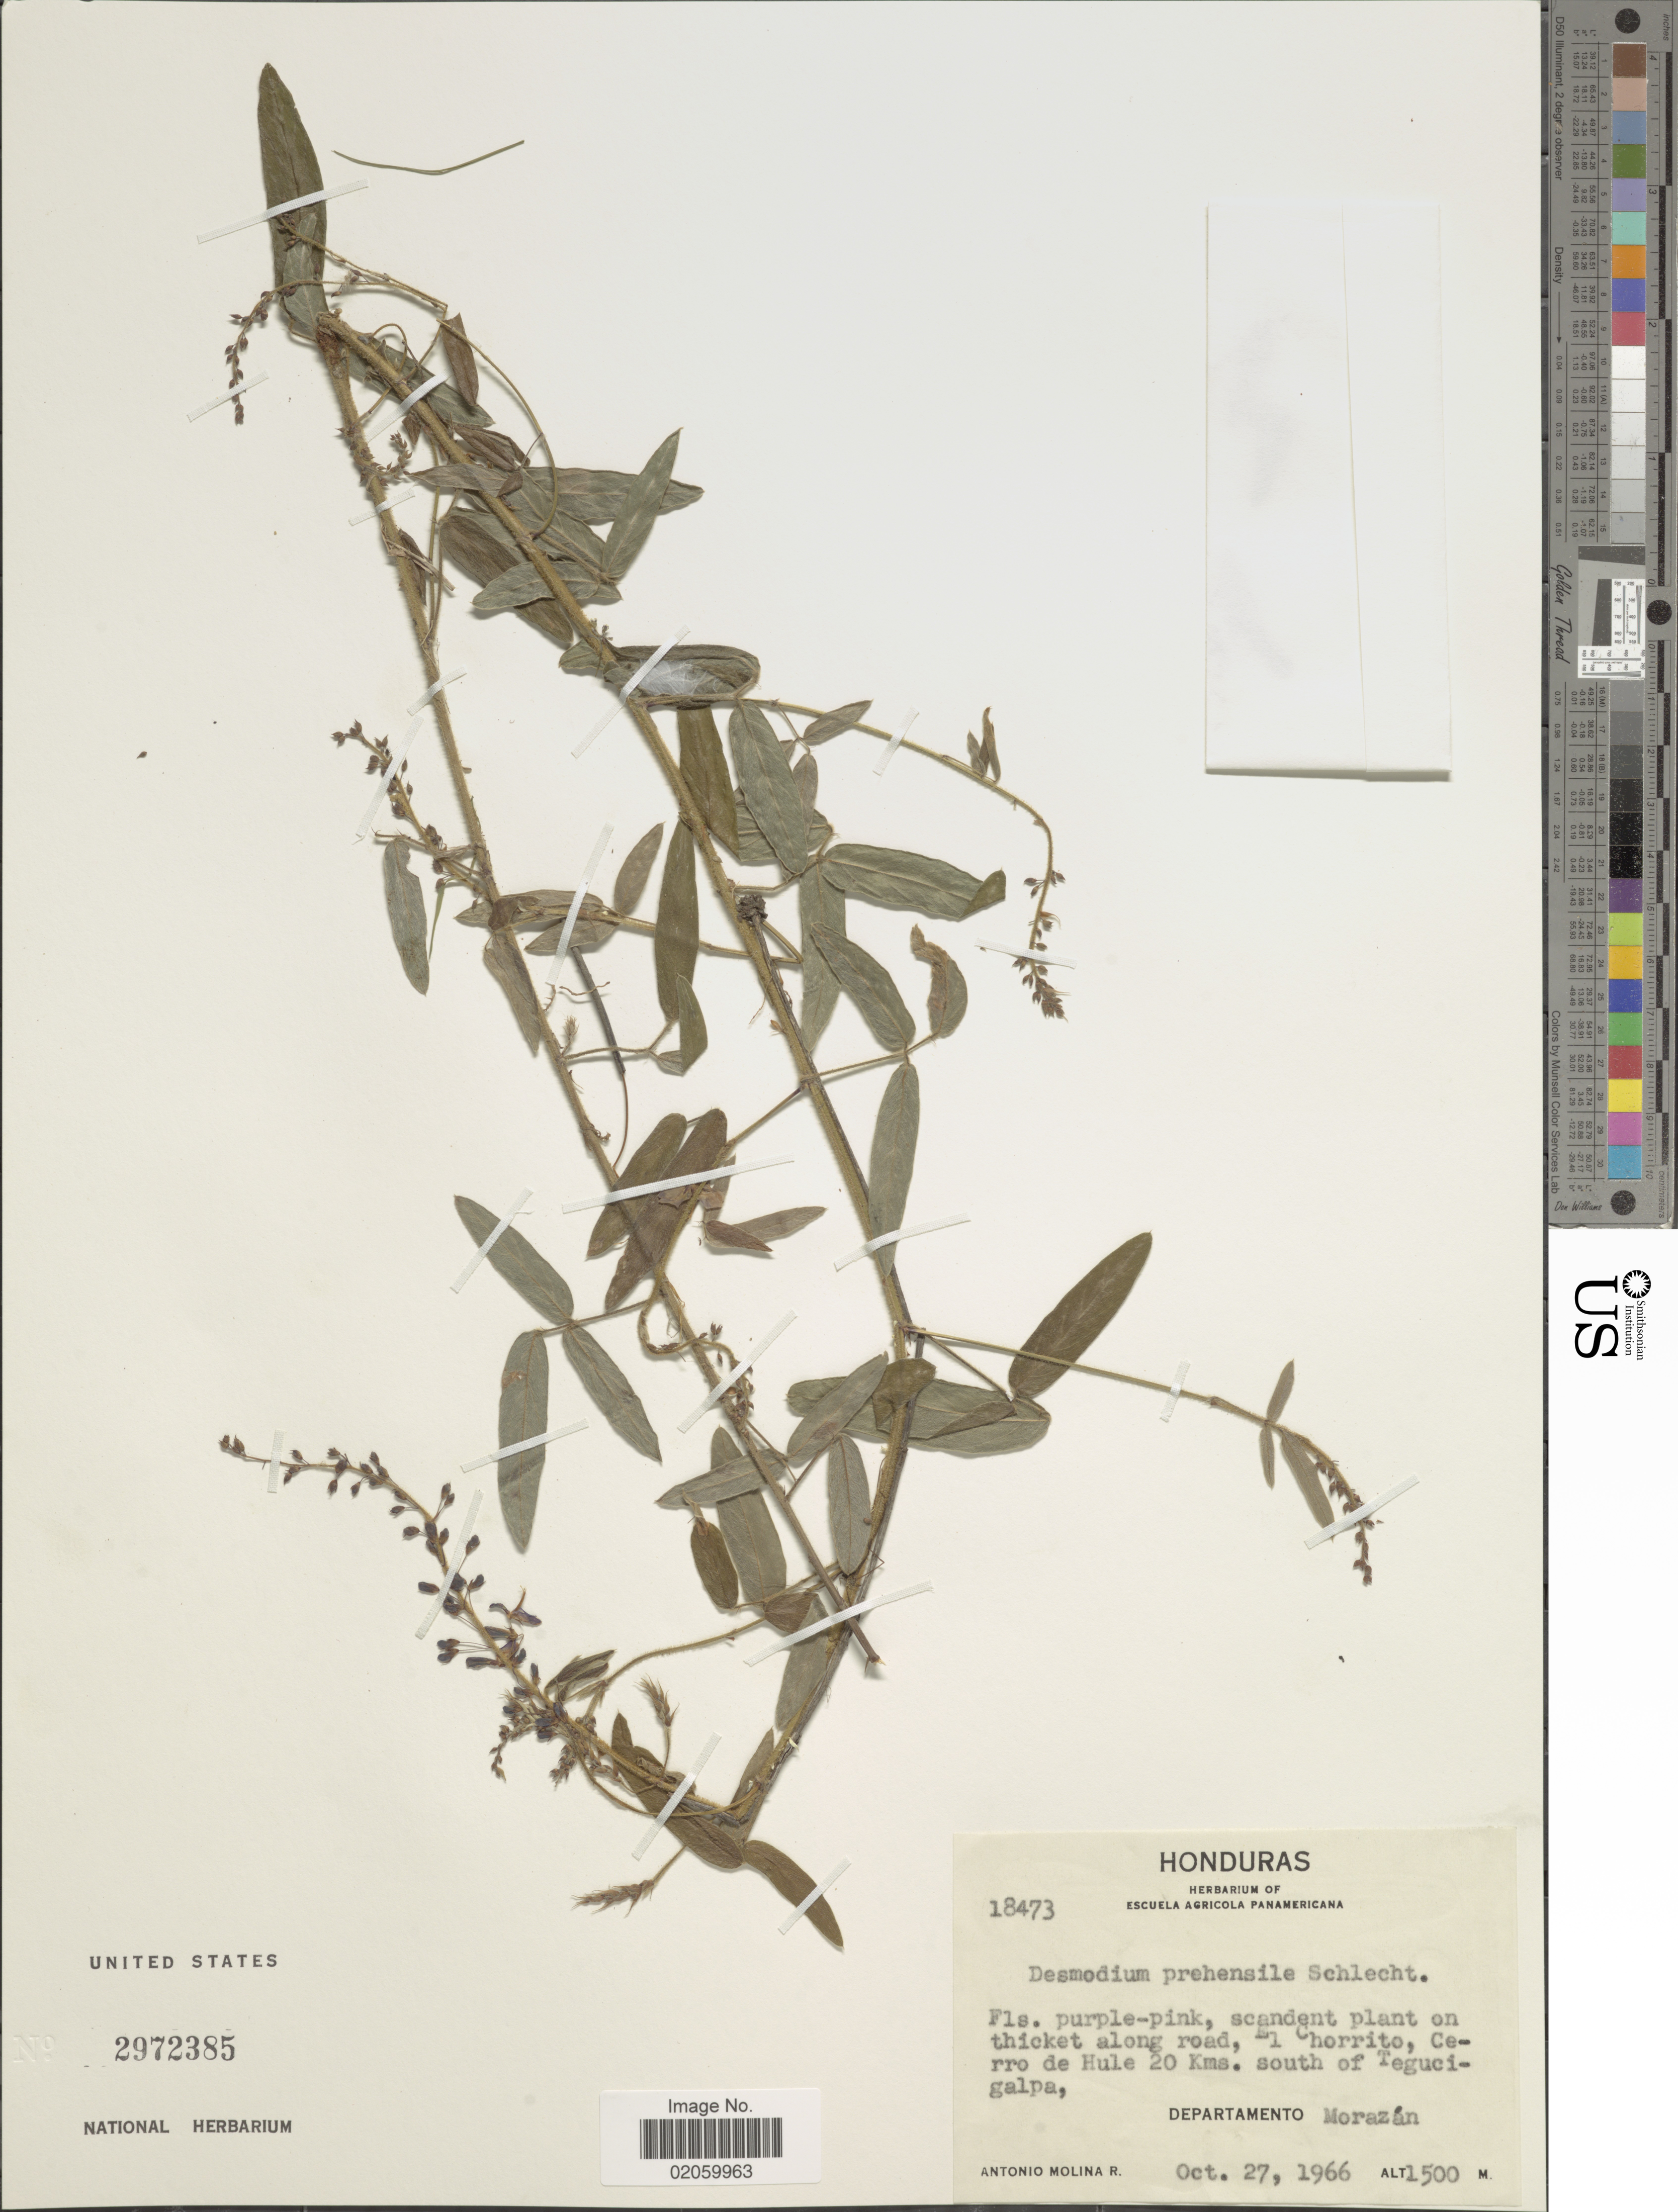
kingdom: Plantae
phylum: Tracheophyta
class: Magnoliopsida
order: Fabales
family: Fabaceae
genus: Desmodium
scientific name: Desmodium prehensile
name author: Schltdl.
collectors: A. Molina R.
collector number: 18473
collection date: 1966-10-27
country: Honduras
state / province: Fco. Morazán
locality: Along road, El Chorrito, Cerro de Hule 20 kms. south of Tegucigalpa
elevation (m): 1500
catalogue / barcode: US 2972385